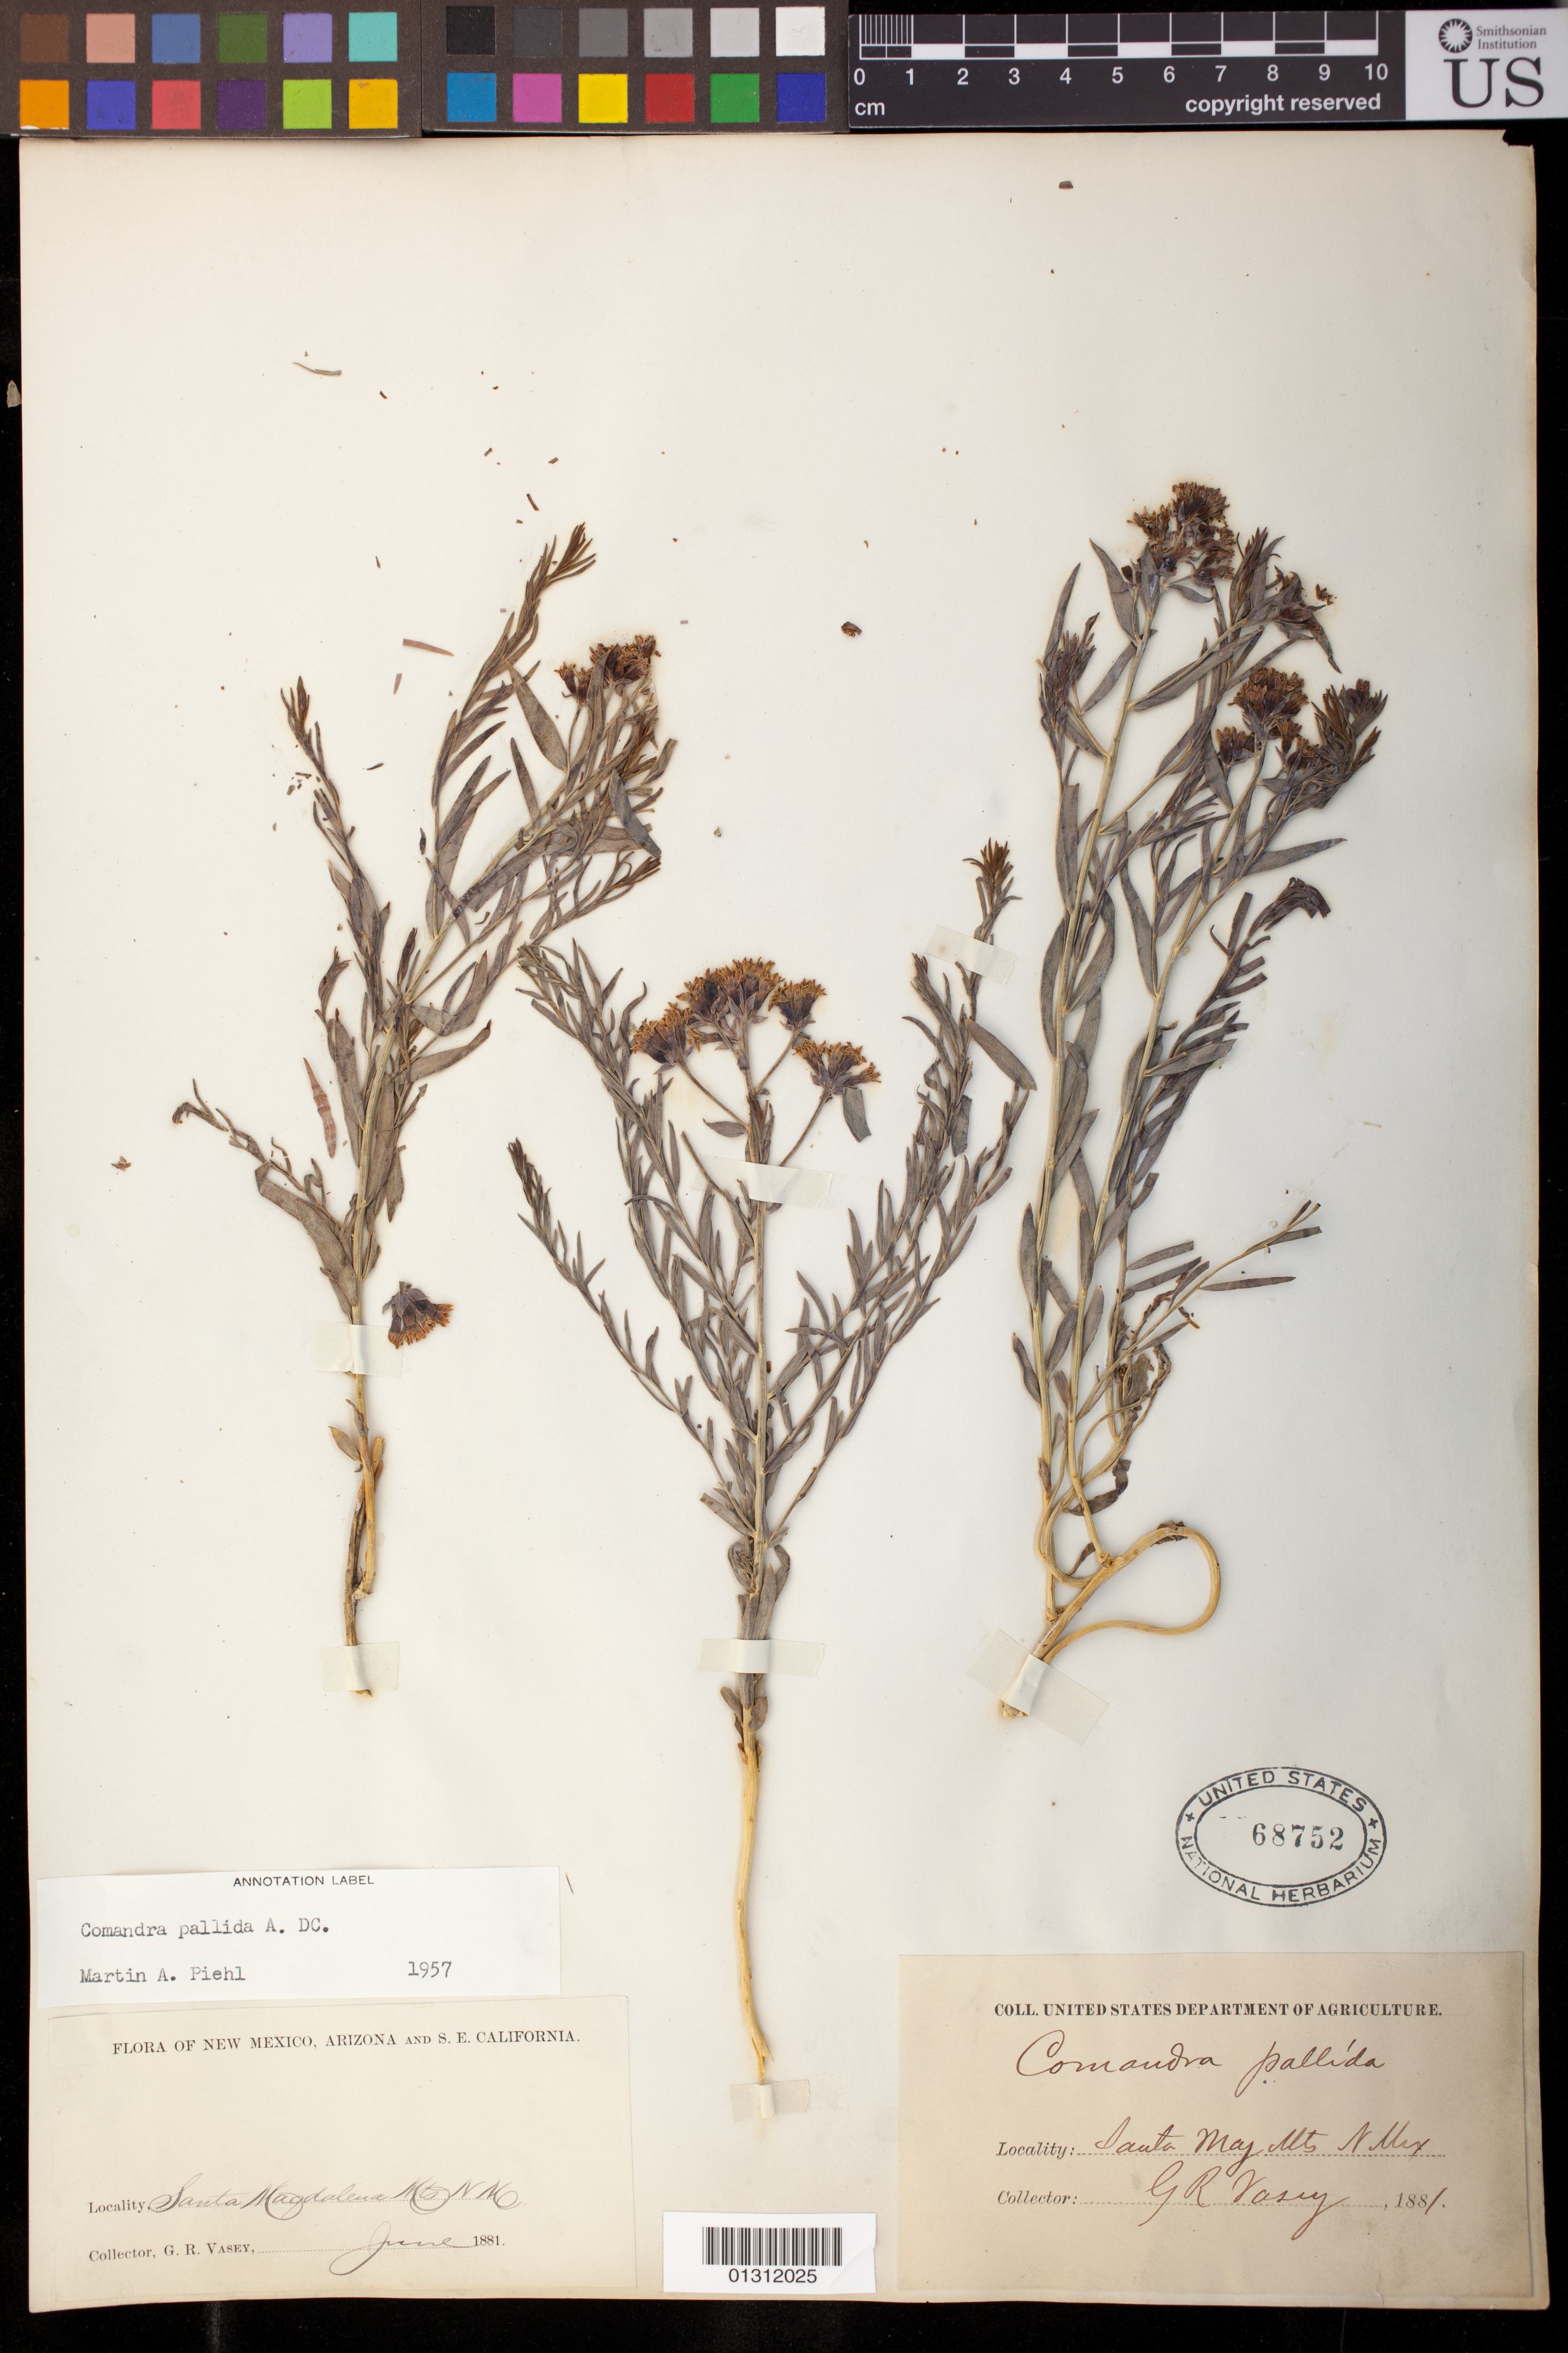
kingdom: Plantae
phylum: Tracheophyta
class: Magnoliopsida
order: Santalales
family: Comandraceae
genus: Comandra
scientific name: Comandra pallida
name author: A. DC.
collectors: G. R. Vasey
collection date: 1881-06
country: United States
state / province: New Mexico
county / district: Socorro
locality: Santa Magdalena Mts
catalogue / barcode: US 68752